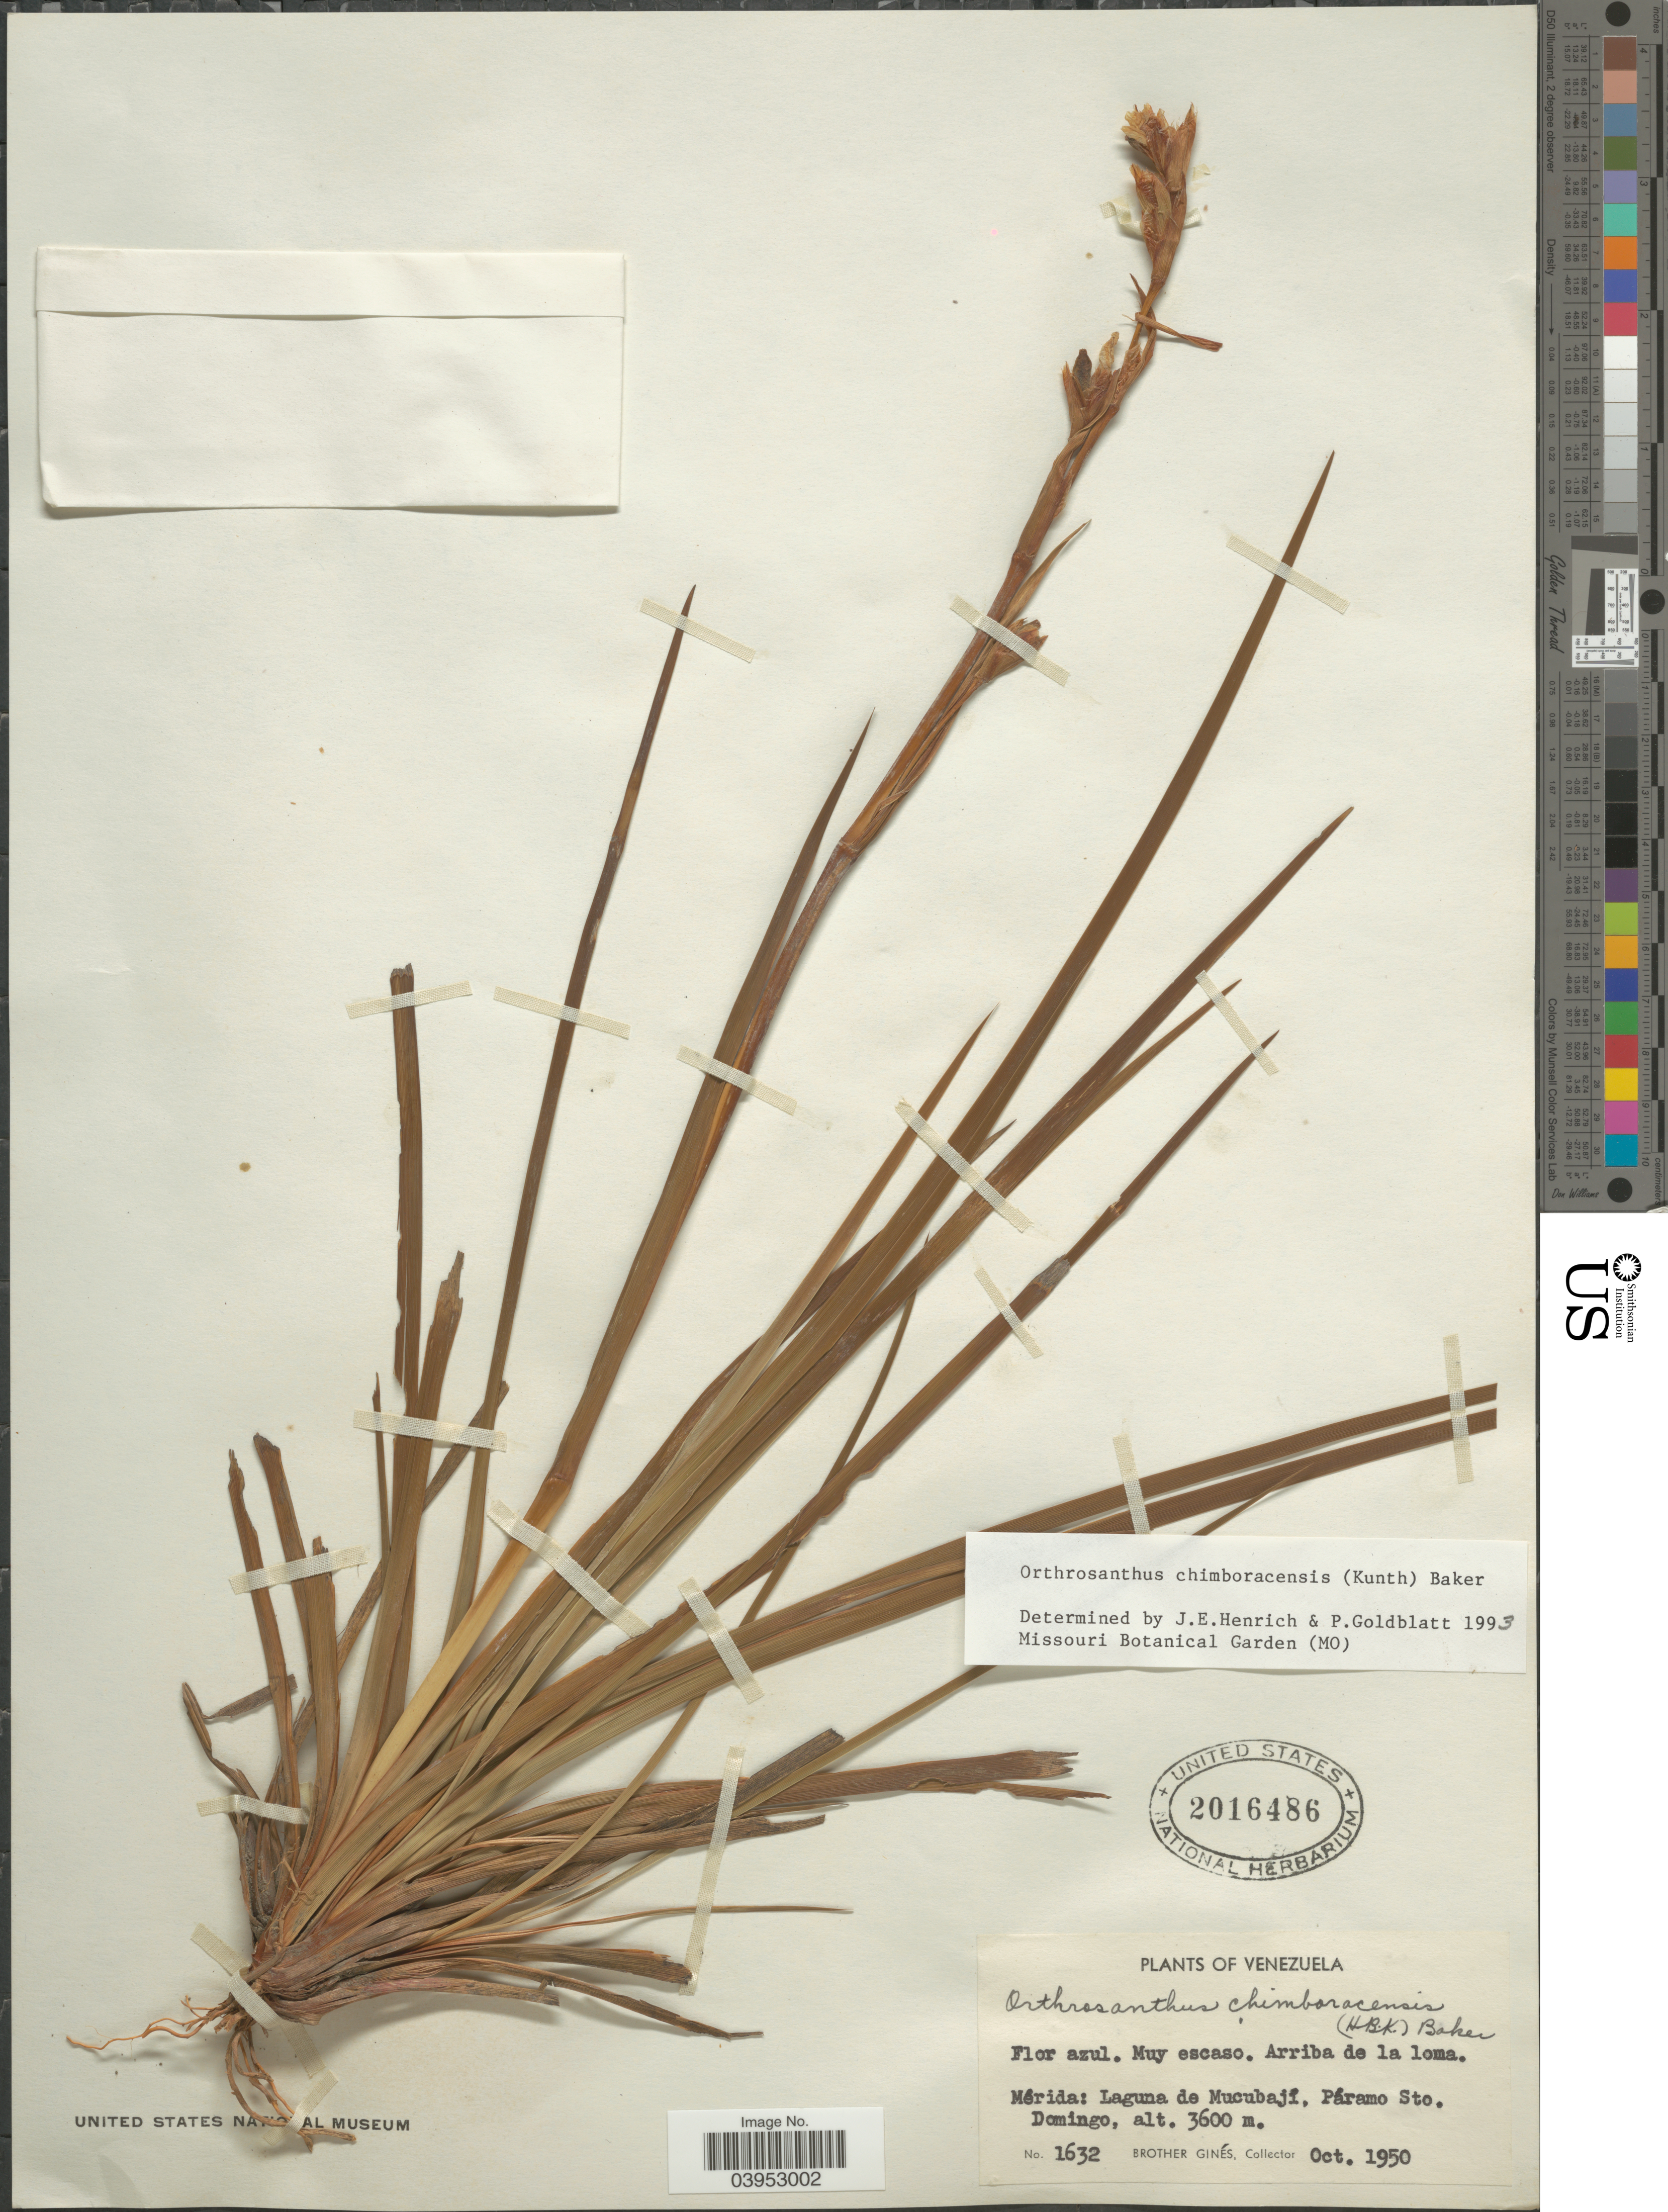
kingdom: Plantae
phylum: Tracheophyta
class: Liliopsida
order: Asparagales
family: Iridaceae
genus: Orthrosanthus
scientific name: Orthrosanthus chimboracensis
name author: (Kunth) Baker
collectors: Bro. Gines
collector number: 1632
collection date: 1950-10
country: Venezuela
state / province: Merida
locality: Laguna de Mucubají, Páramo Sto. Domingo.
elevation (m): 3600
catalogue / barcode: US 2016486